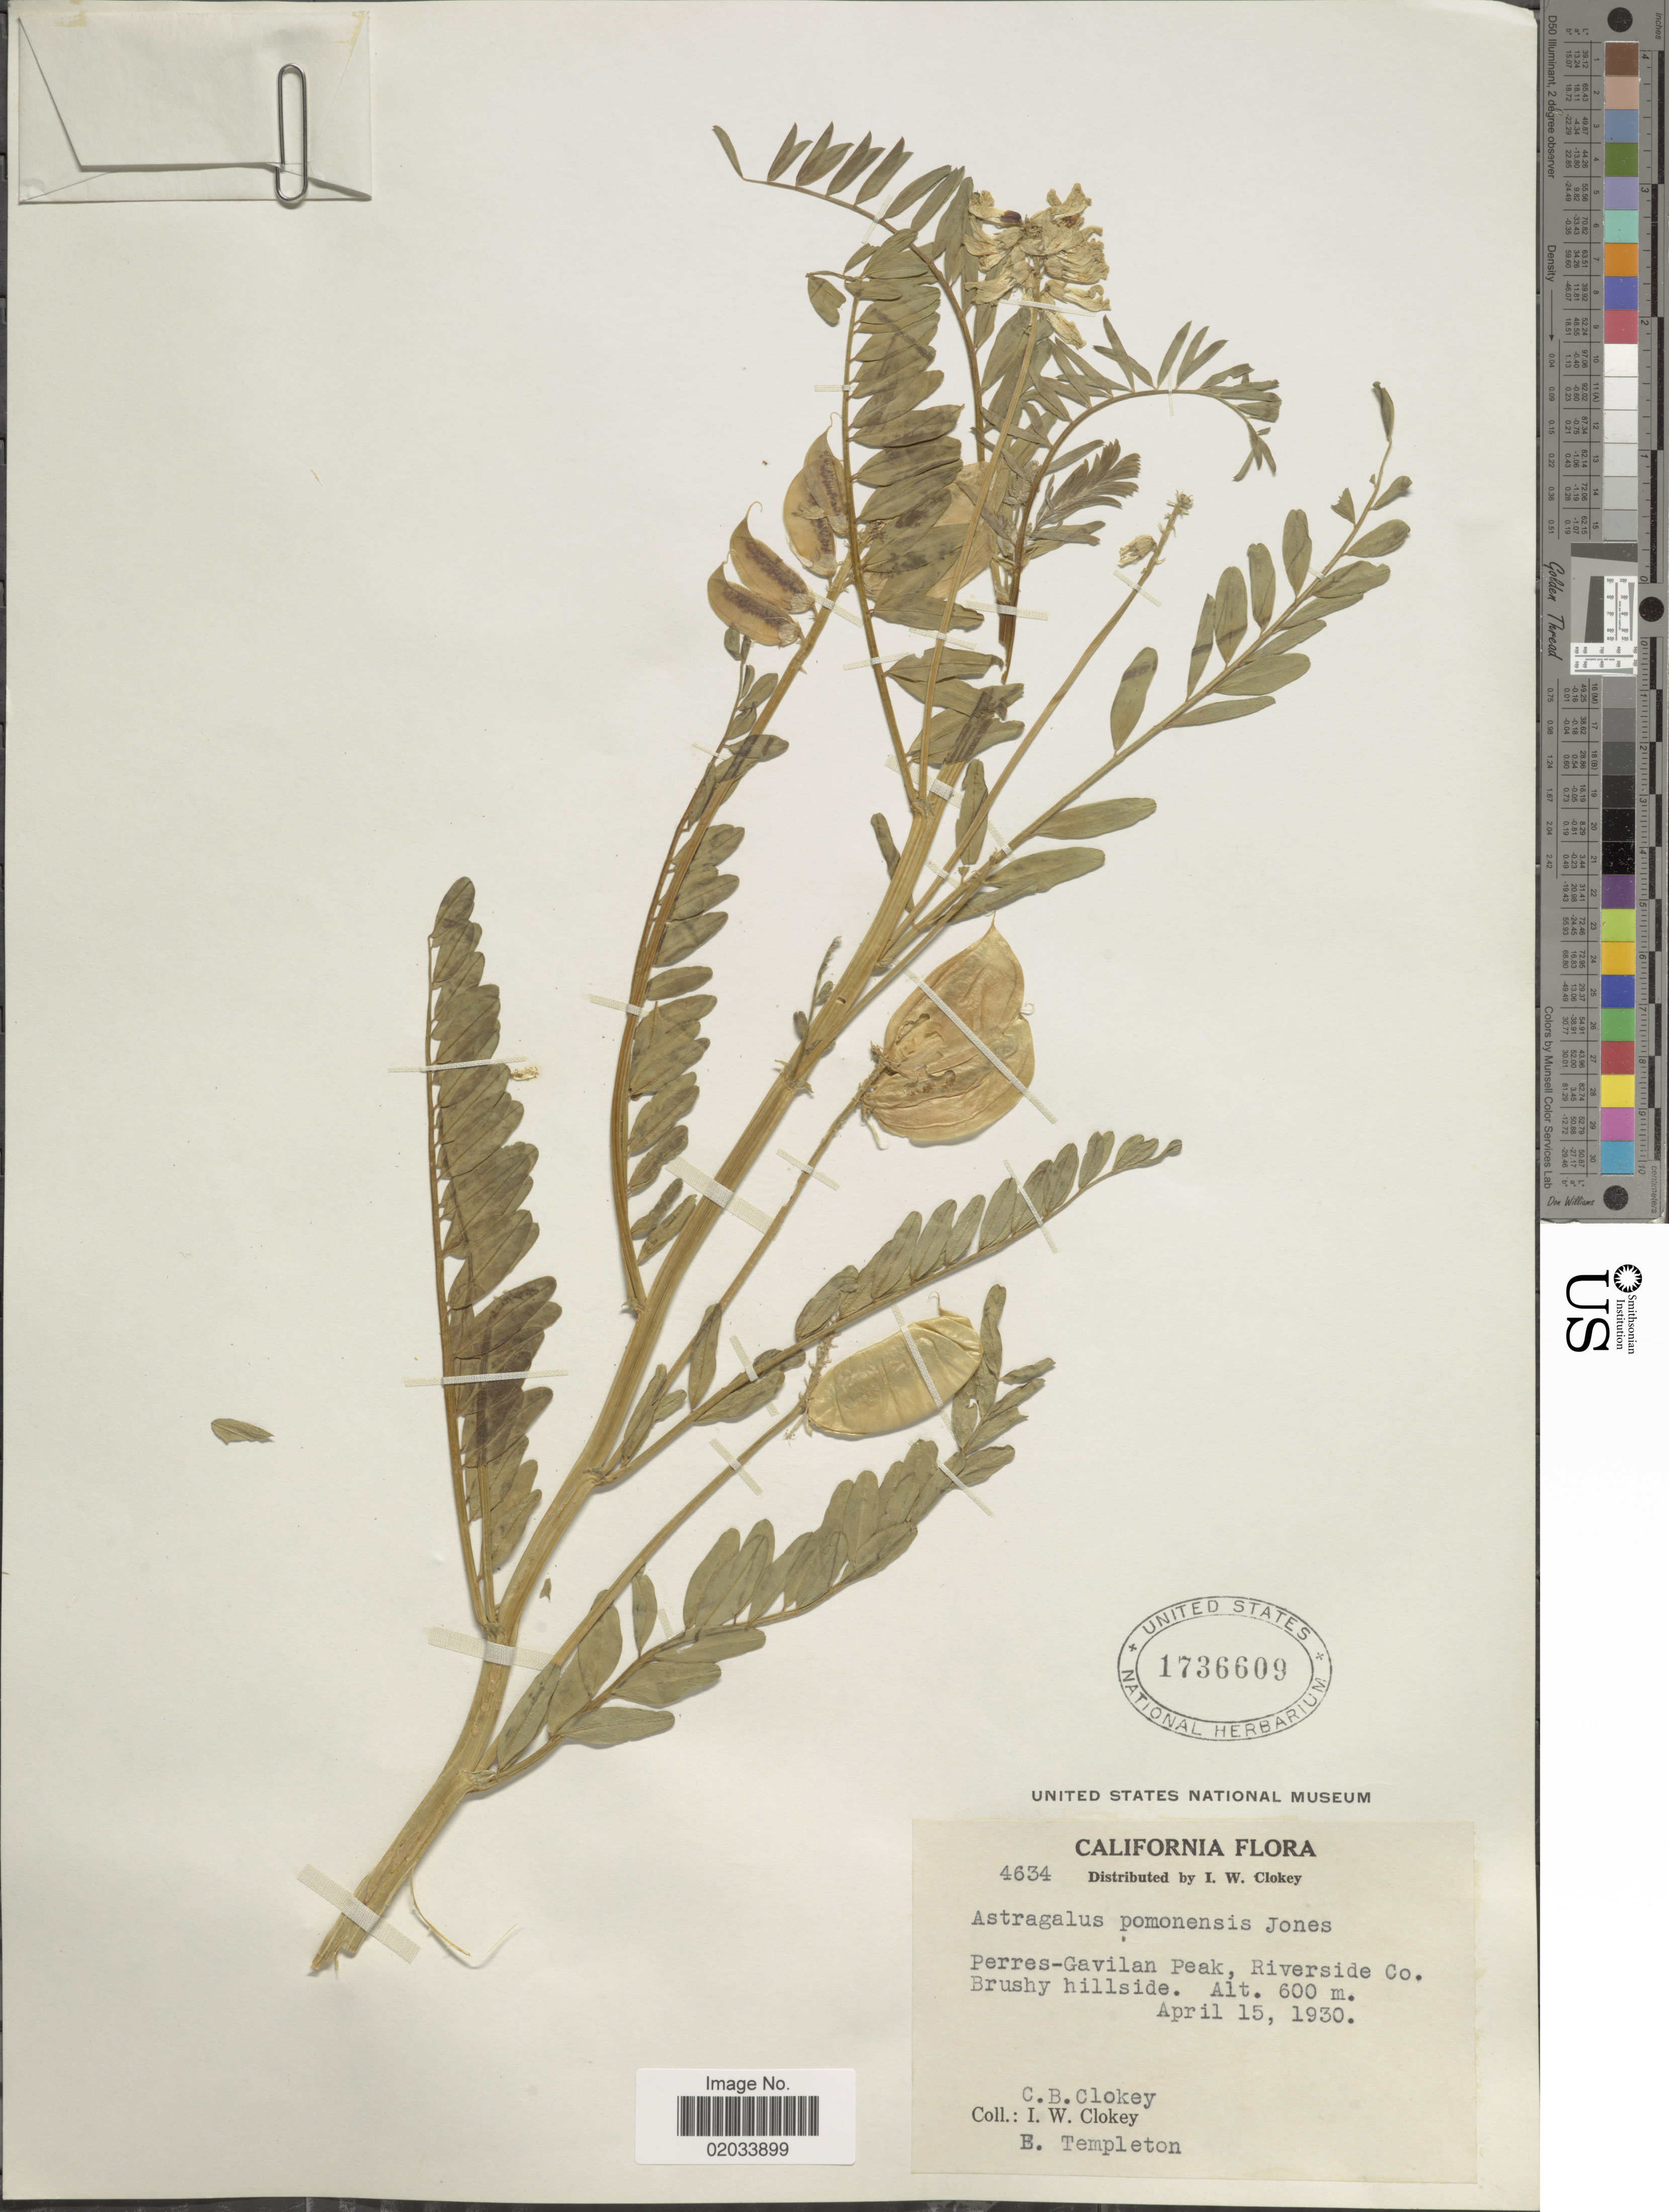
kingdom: Plantae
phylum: Tracheophyta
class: Magnoliopsida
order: Fabales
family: Fabaceae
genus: Astragalus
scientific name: Astragalus pomonensis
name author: M.E. Jones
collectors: C. Clokey, I. W. Clokey & B. Templeton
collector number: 4634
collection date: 1930-04-15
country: United States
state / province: California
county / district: Riverside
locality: Perres-Gavilan Peak, Riverside Co.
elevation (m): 600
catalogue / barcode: US 1736609